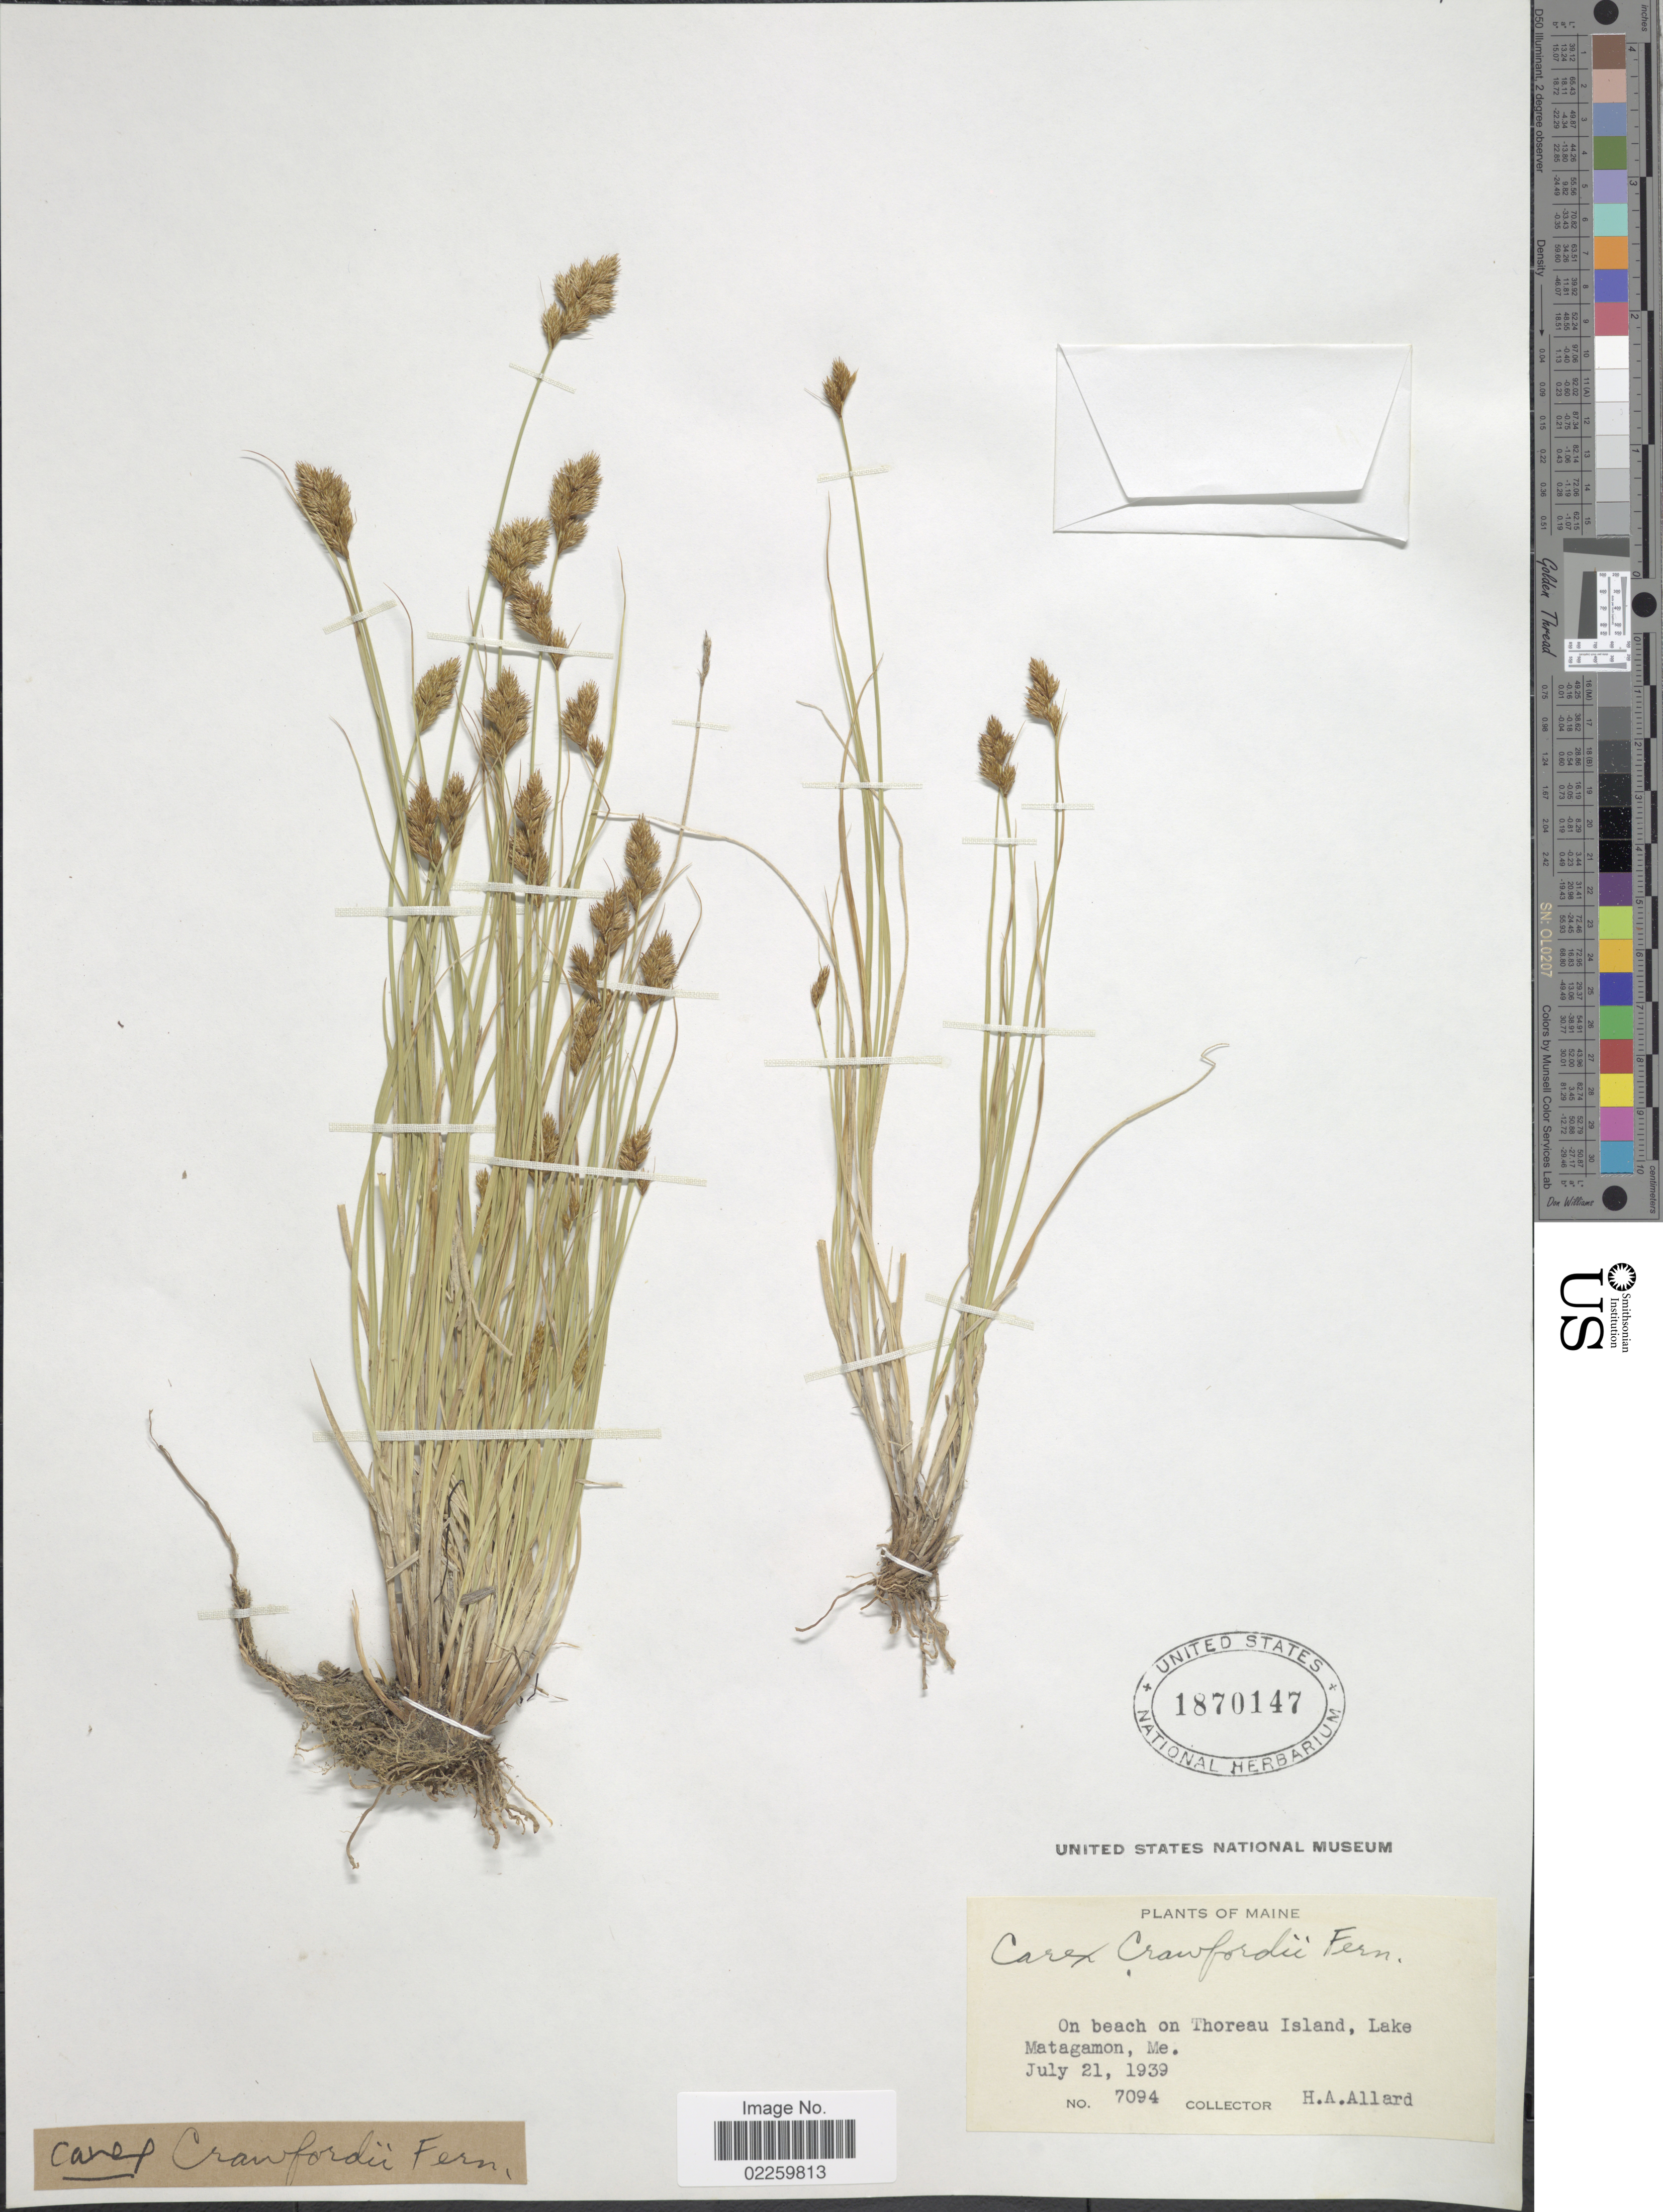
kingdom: Plantae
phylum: Tracheophyta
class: Liliopsida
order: Poales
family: Cyperaceae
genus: Carex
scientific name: Carex crawfordii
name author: Fernald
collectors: H. A. Allard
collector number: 7094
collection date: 1939-07-21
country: United States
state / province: Maine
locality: On beach on Thoreau Island, Lake Matagamon, Me.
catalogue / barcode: US 1870147